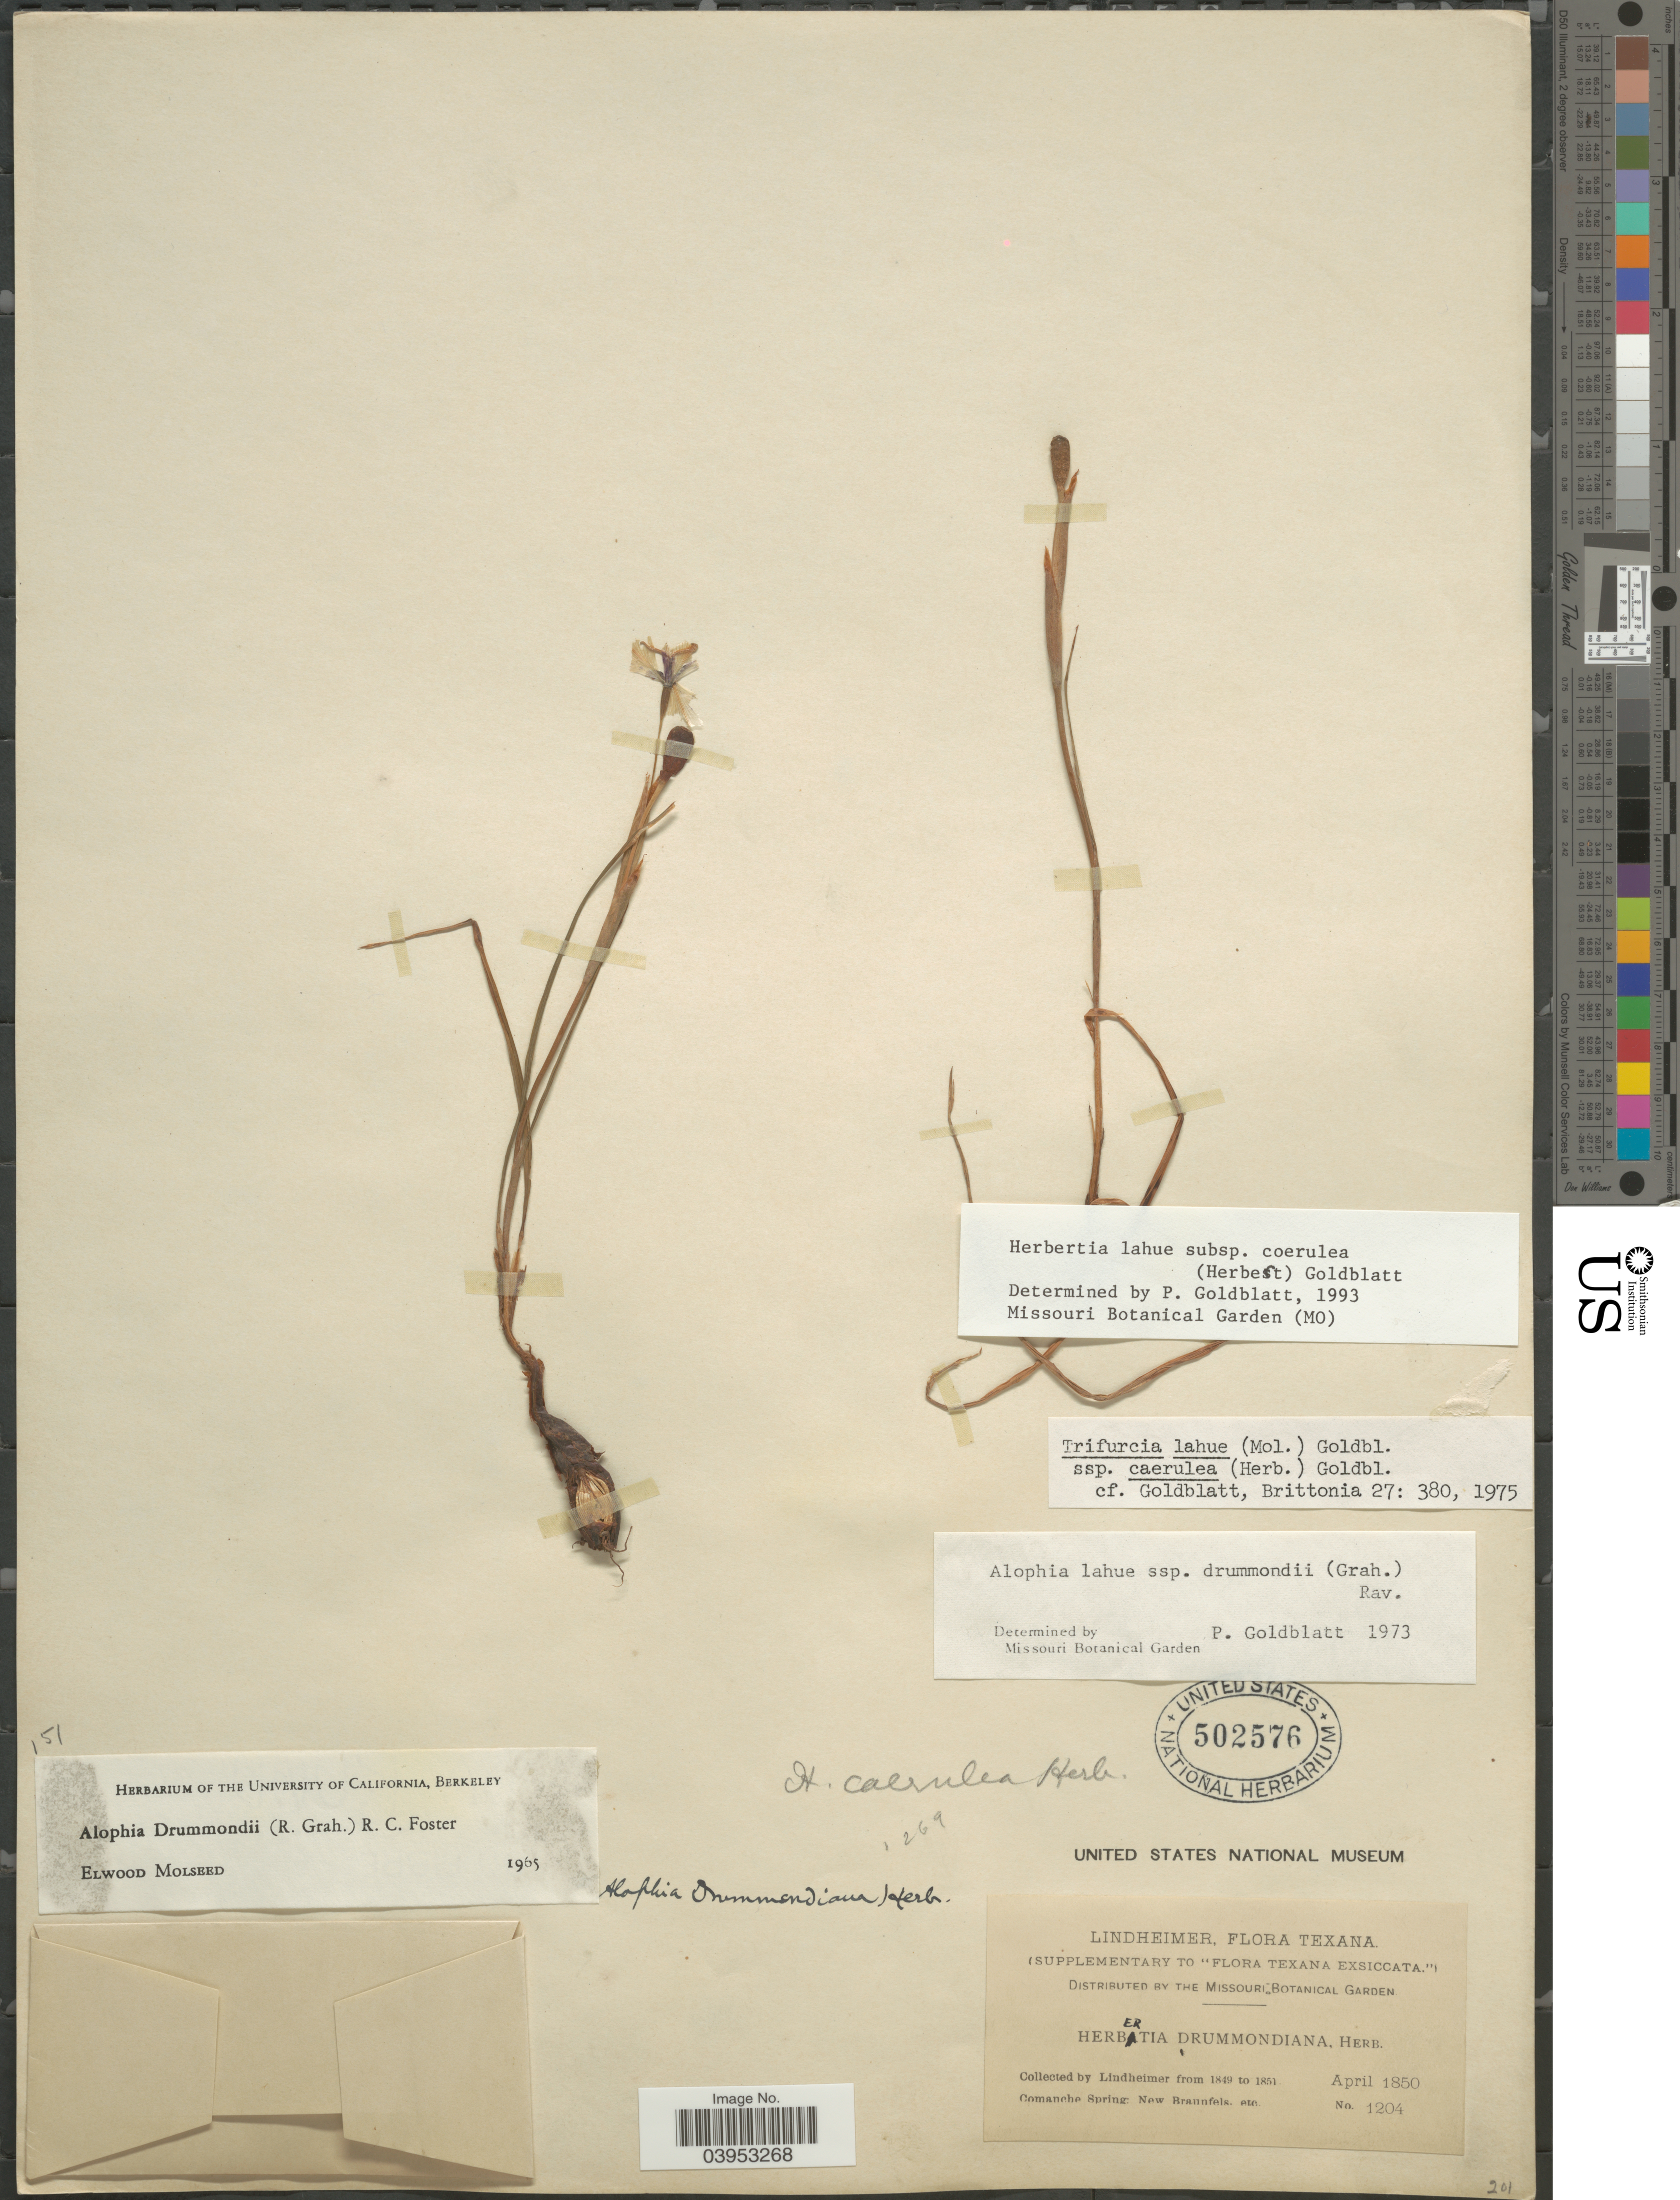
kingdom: Plantae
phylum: Tracheophyta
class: Liliopsida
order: Asparagales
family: Iridaceae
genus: Herbertia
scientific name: Herbertia lahue subsp. caerulea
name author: (Herb.) Goldblatt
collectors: -. Lindheimer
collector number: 1204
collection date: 1850-04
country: United States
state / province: Texas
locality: Comanche Spring: New Braunfels.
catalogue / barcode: US 502576